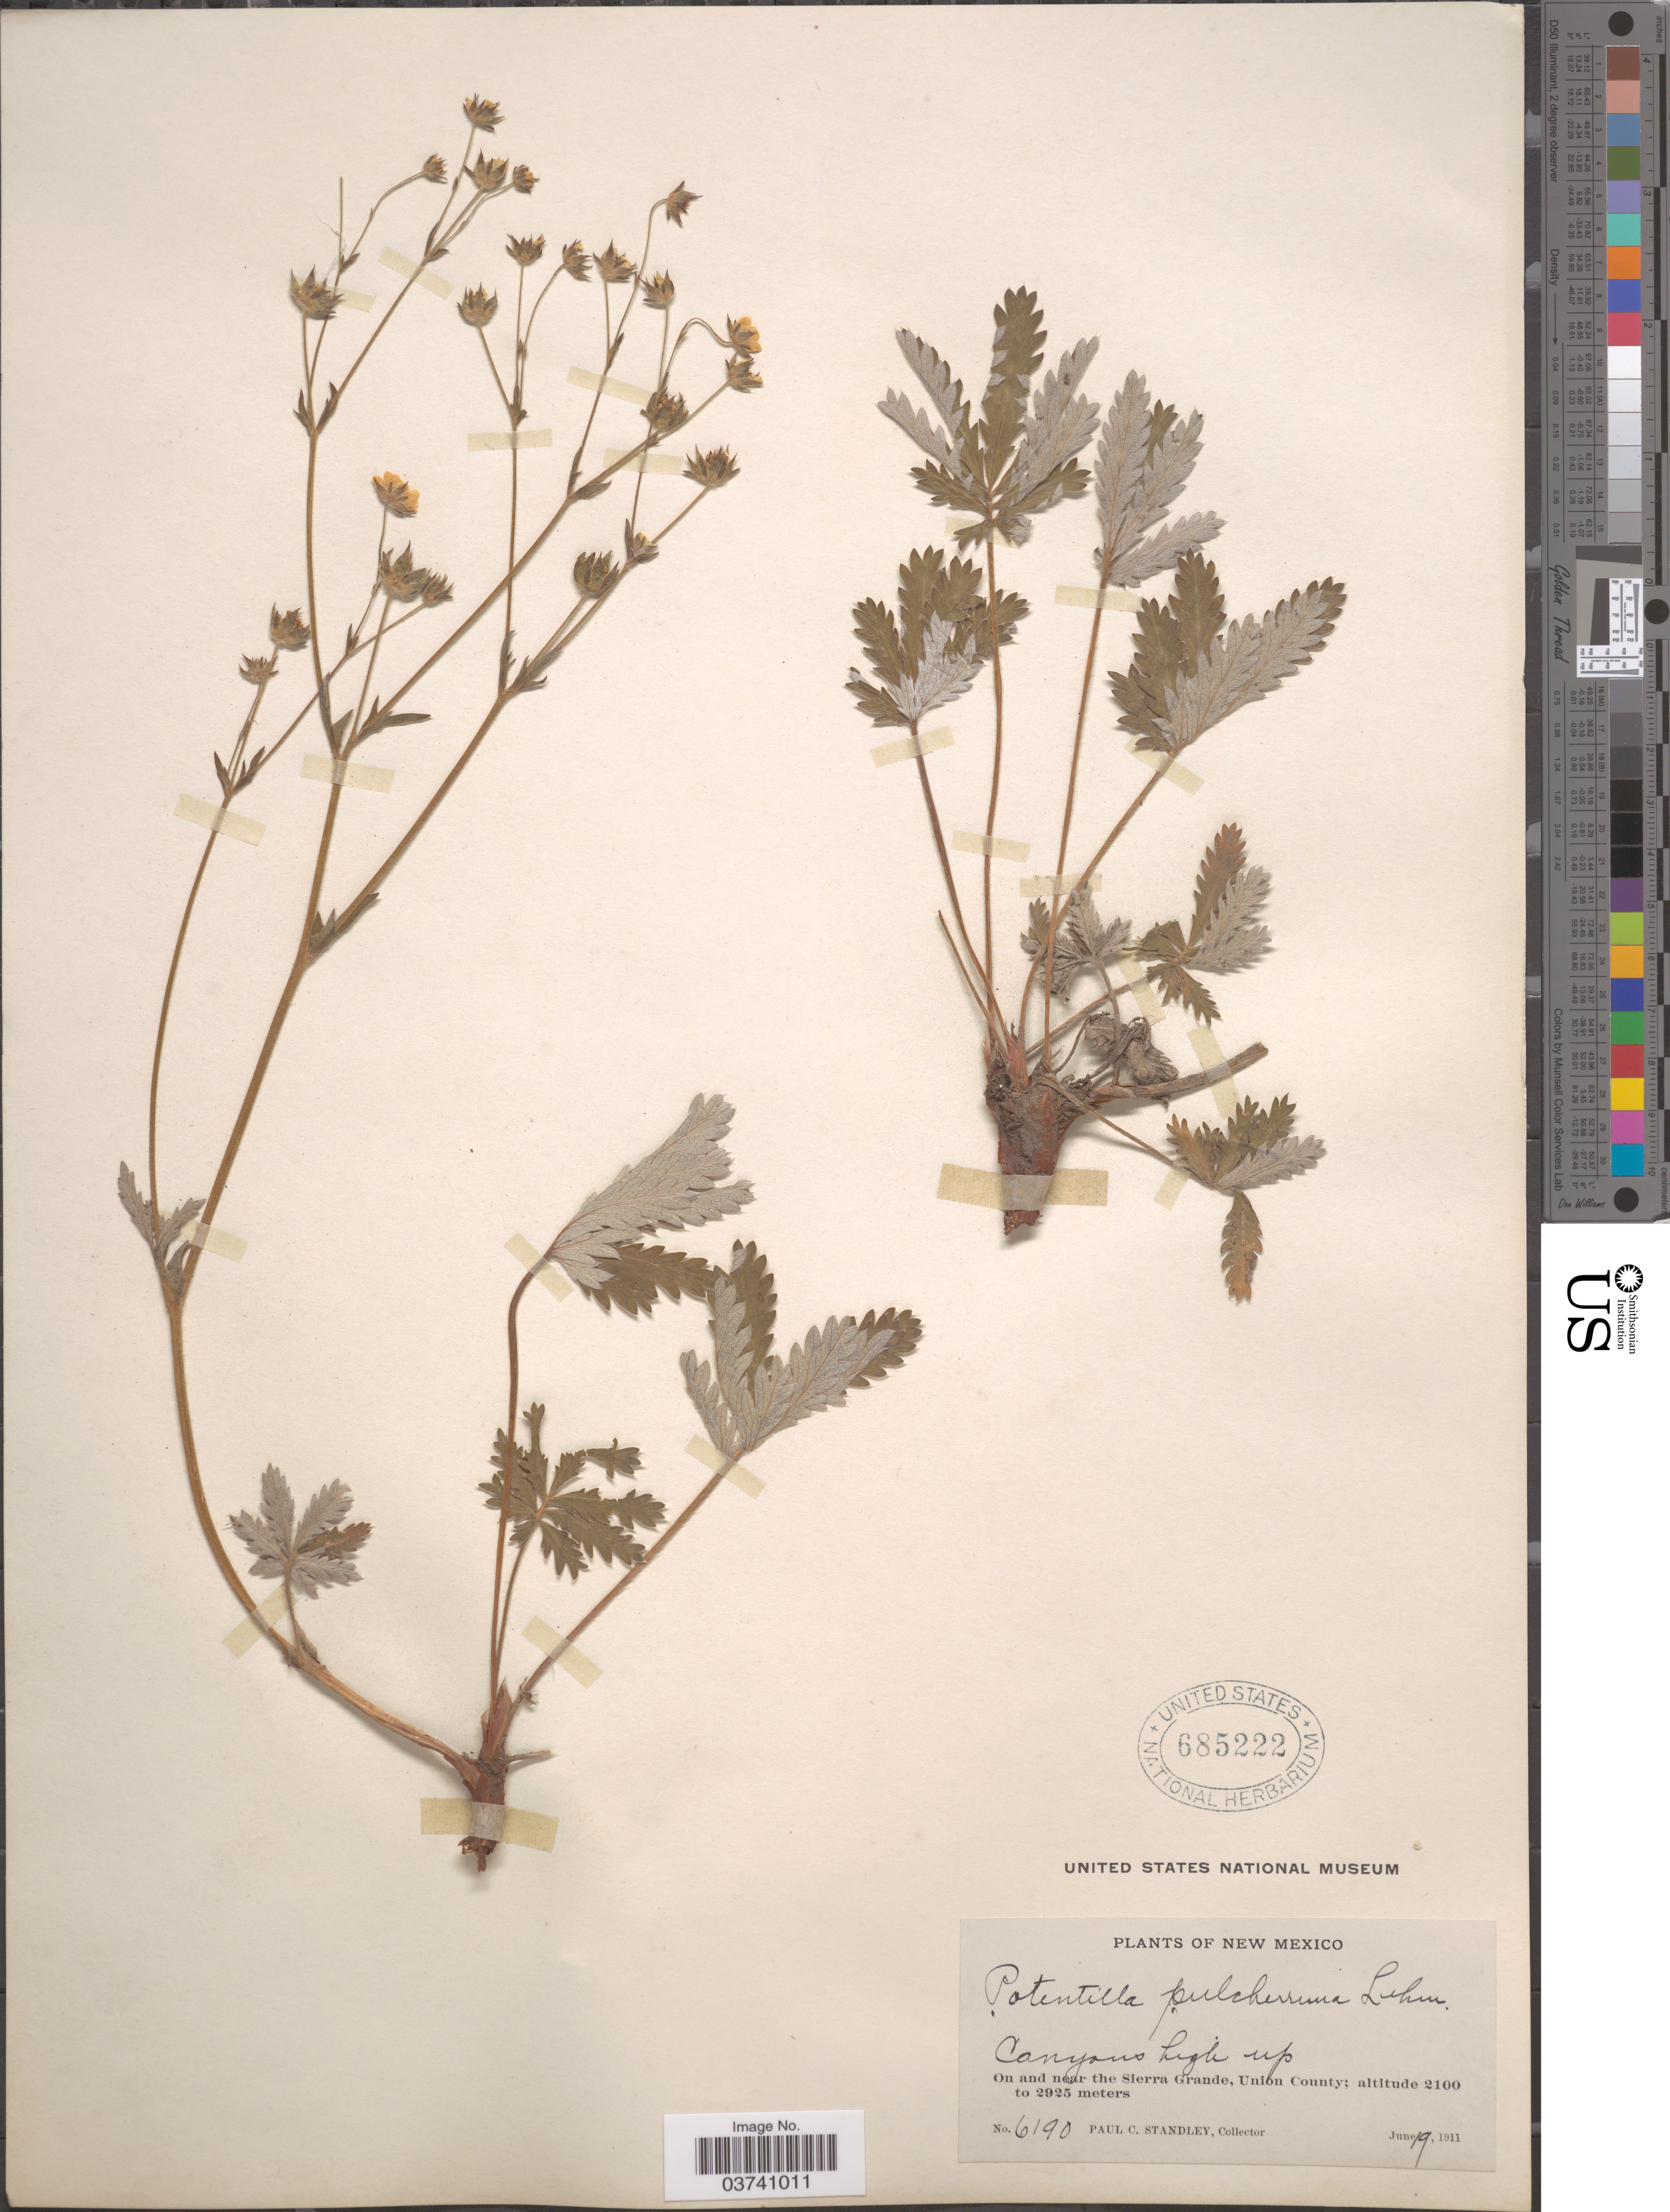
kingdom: Plantae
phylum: Tracheophyta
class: Magnoliopsida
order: Rosales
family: Rosaceae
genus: Potentilla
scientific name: Potentilla pulcherrima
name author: Lehm.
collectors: P. C. Standley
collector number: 6190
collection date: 1911-06-19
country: United States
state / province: New Mexico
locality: Canyons high up. On and near the Sierra Grande, Union County.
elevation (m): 2100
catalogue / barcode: US 685222